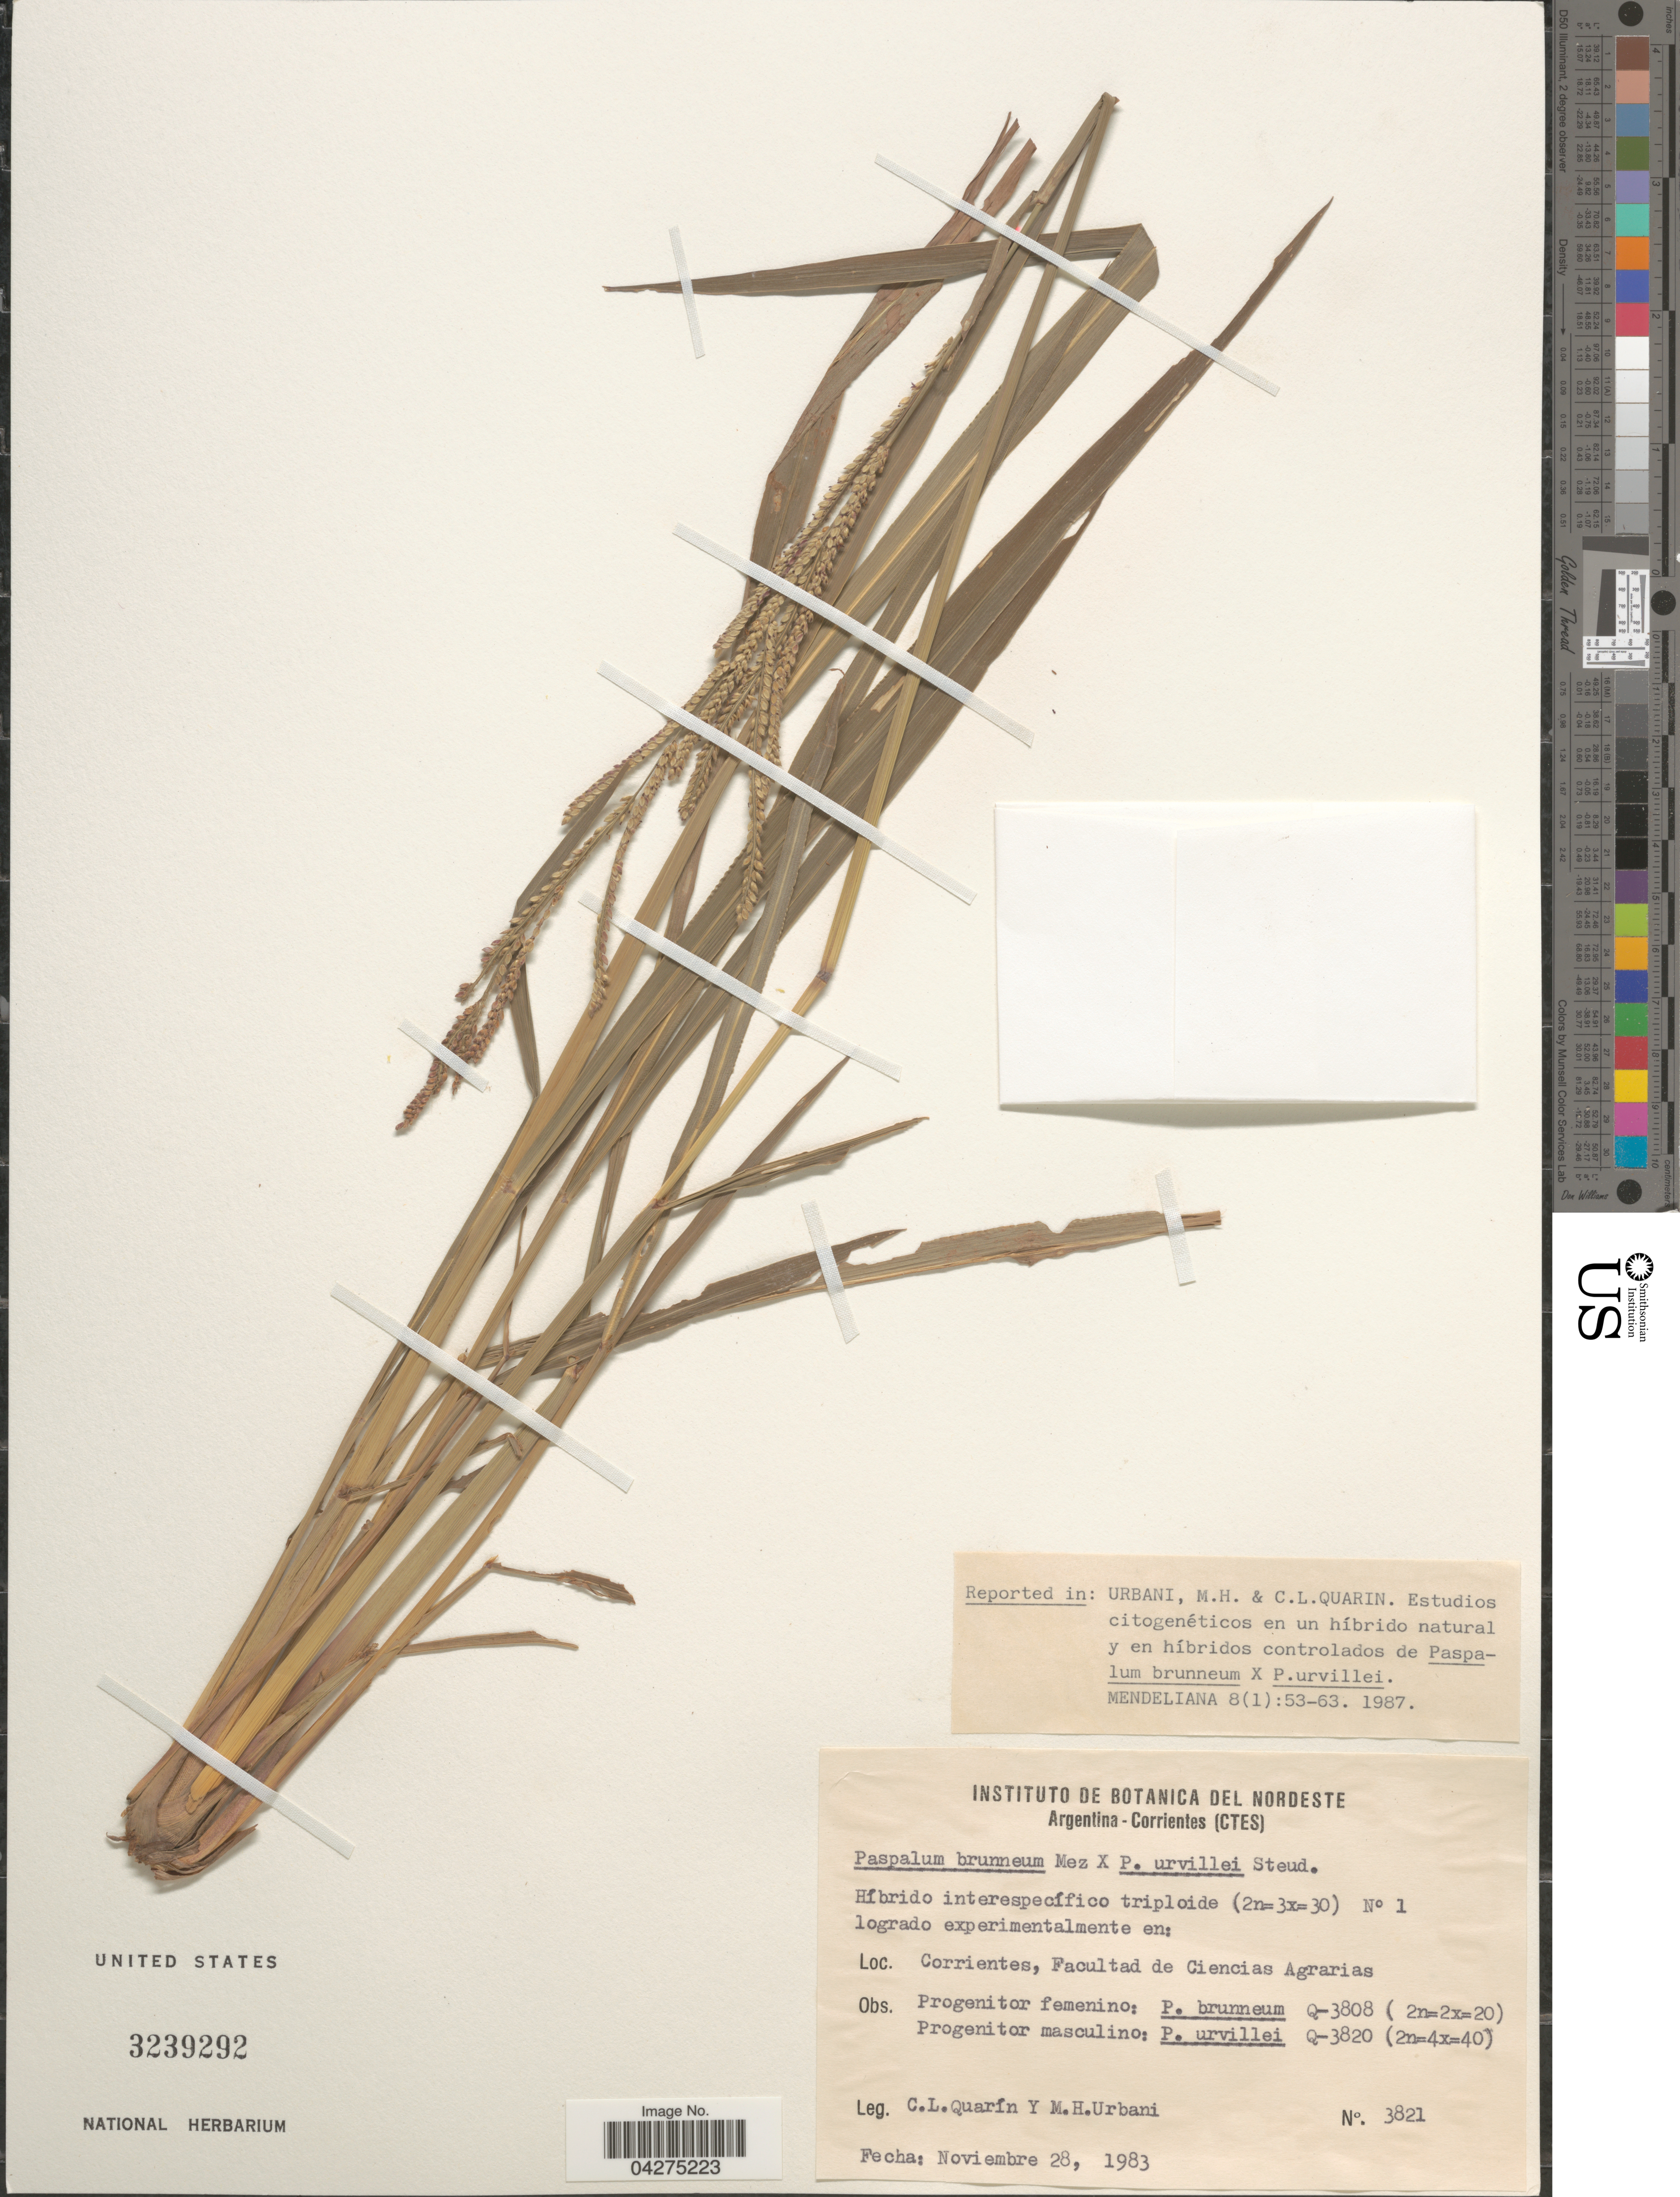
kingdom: Plantae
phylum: Tracheophyta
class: Liliopsida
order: Poales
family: Poaceae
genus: Paspalum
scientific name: Paspalum quarinii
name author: Morrone & Zuloaga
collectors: C. Quarin & M. Urbani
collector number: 3821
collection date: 1983-11-28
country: Argentina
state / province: Corrientes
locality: Facultad de Ciencias Agrarias.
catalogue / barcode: US 3239292